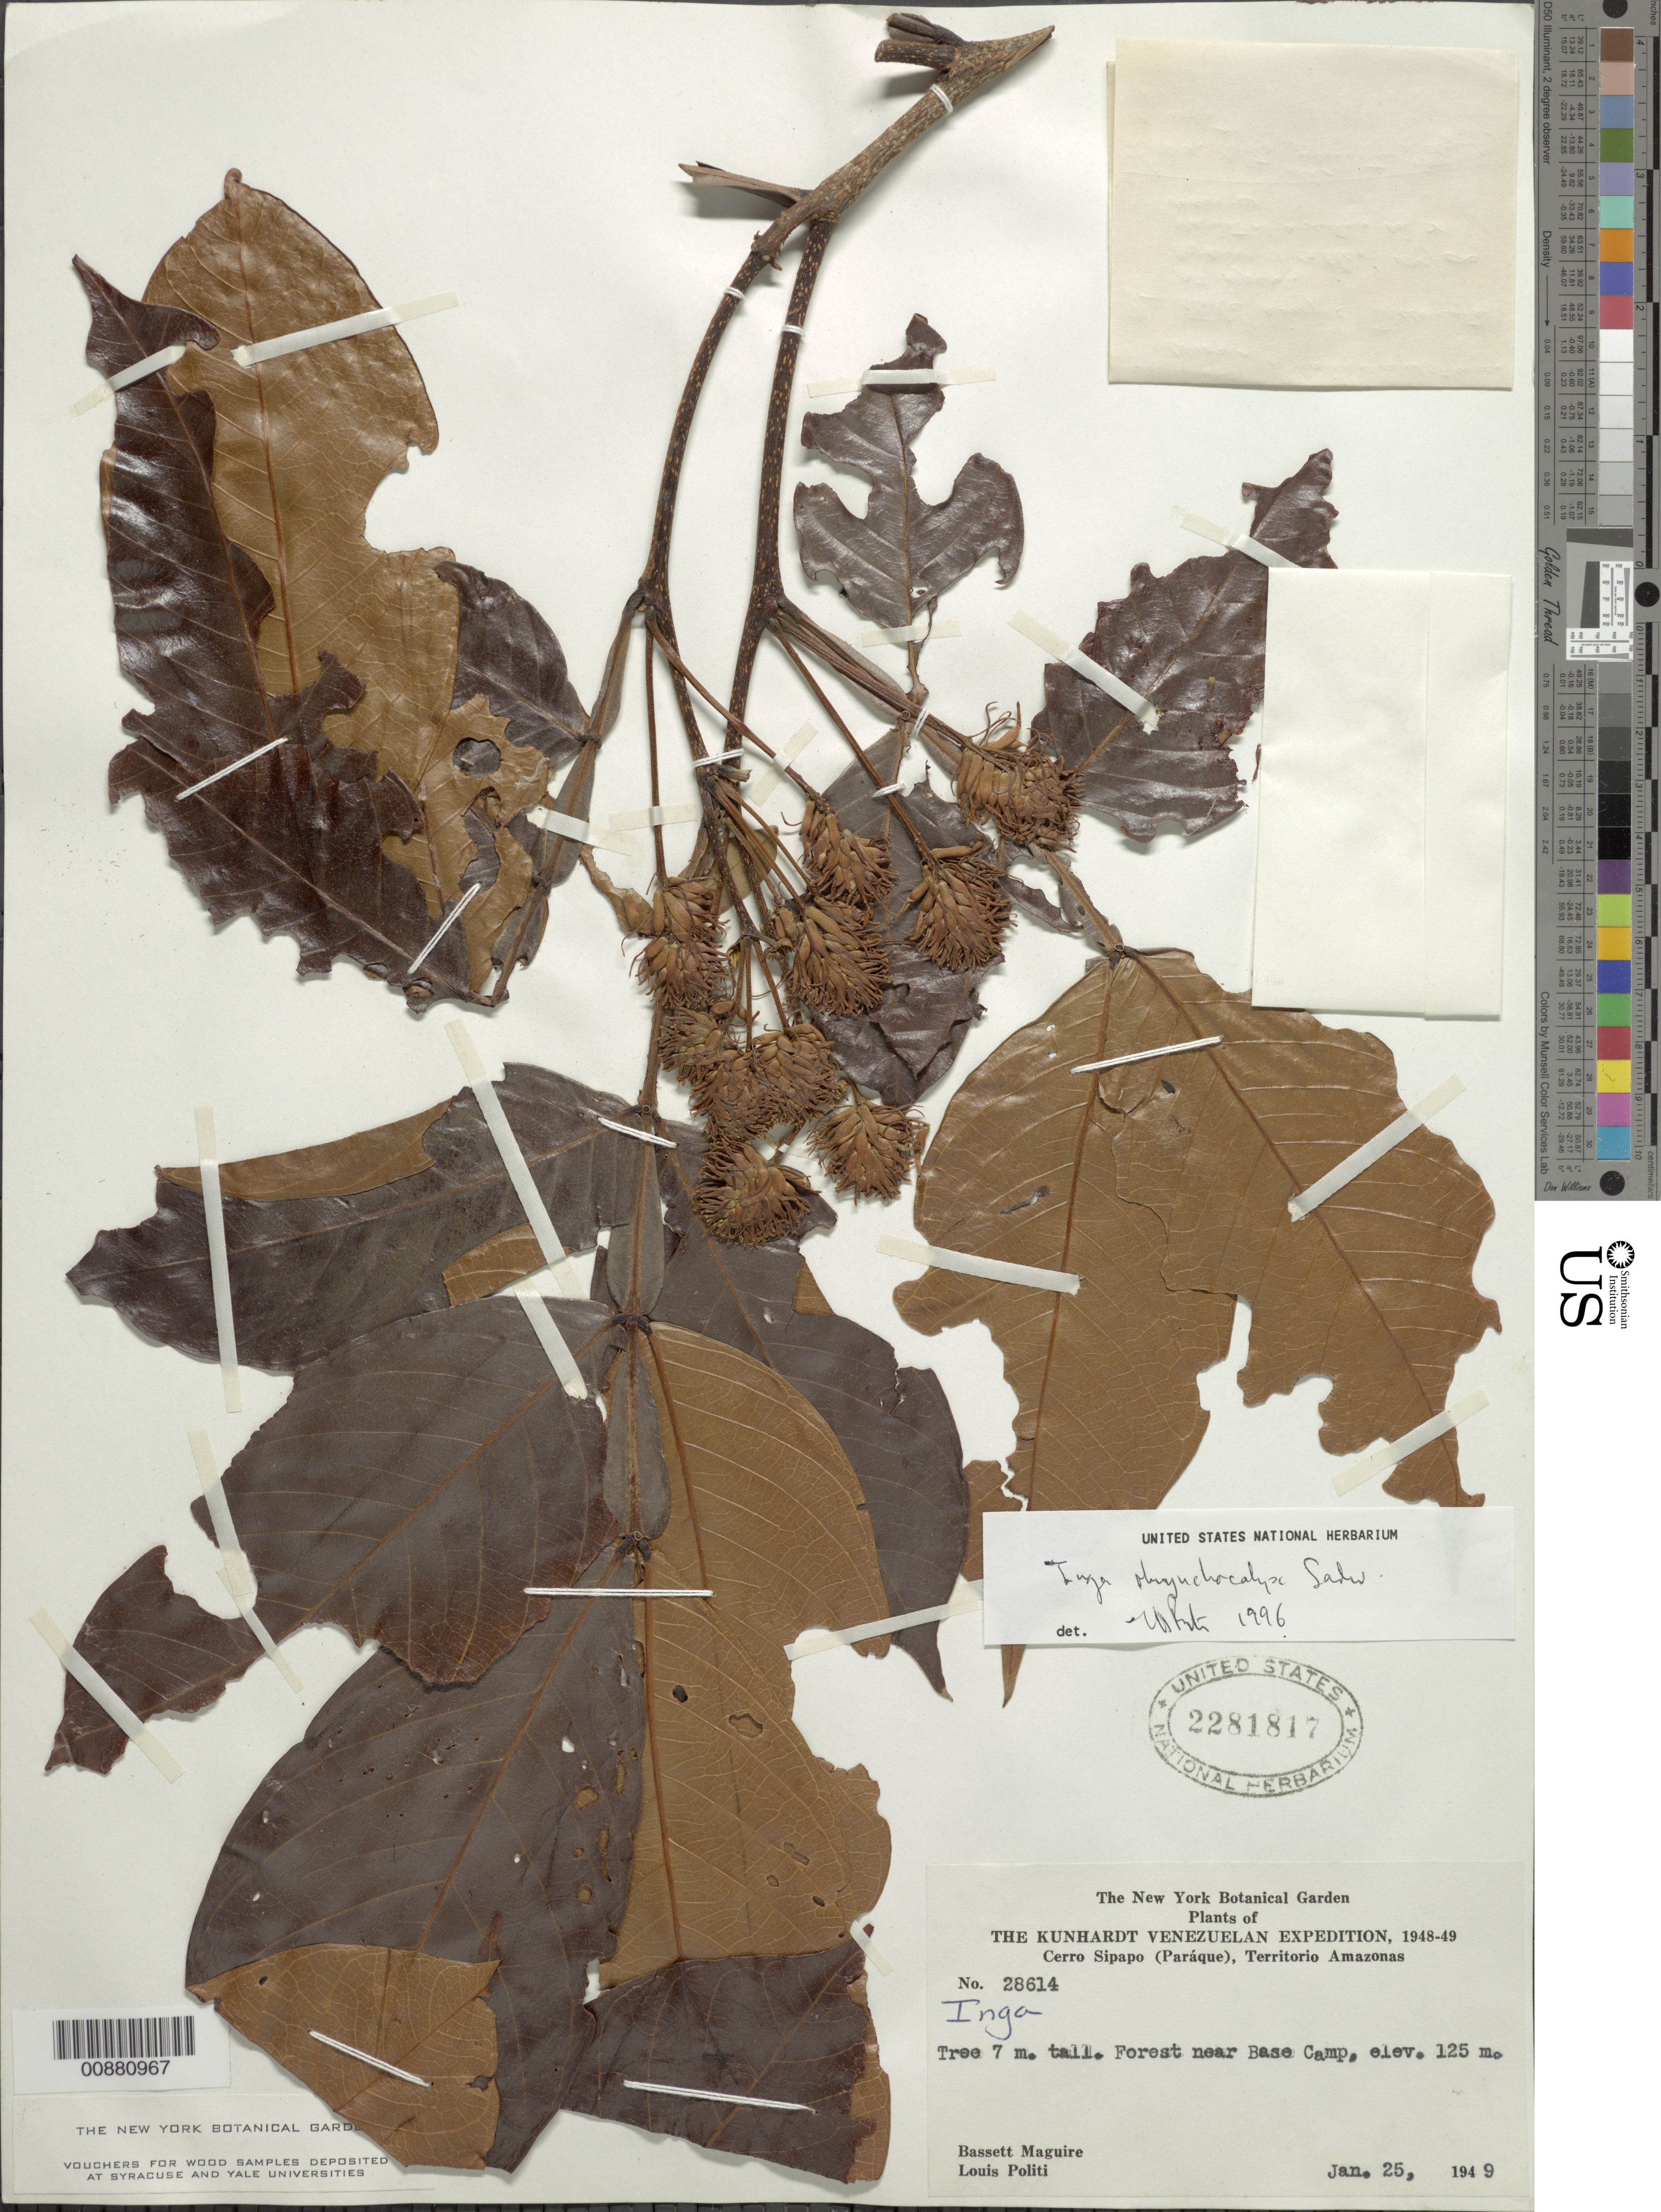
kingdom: Plantae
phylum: Tracheophyta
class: Magnoliopsida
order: Fabales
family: Fabaceae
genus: Inga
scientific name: Inga rhynchocalyx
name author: Sandwith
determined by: Pennington, T. D., (K)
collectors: B. Maguire & L. Politi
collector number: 28614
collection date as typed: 25-Jan-49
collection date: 1949-01-25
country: Venezuela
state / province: Amazonas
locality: Cerro Sipapo (Paráque), near Base Camp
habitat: Forest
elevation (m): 125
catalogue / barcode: US 2281817